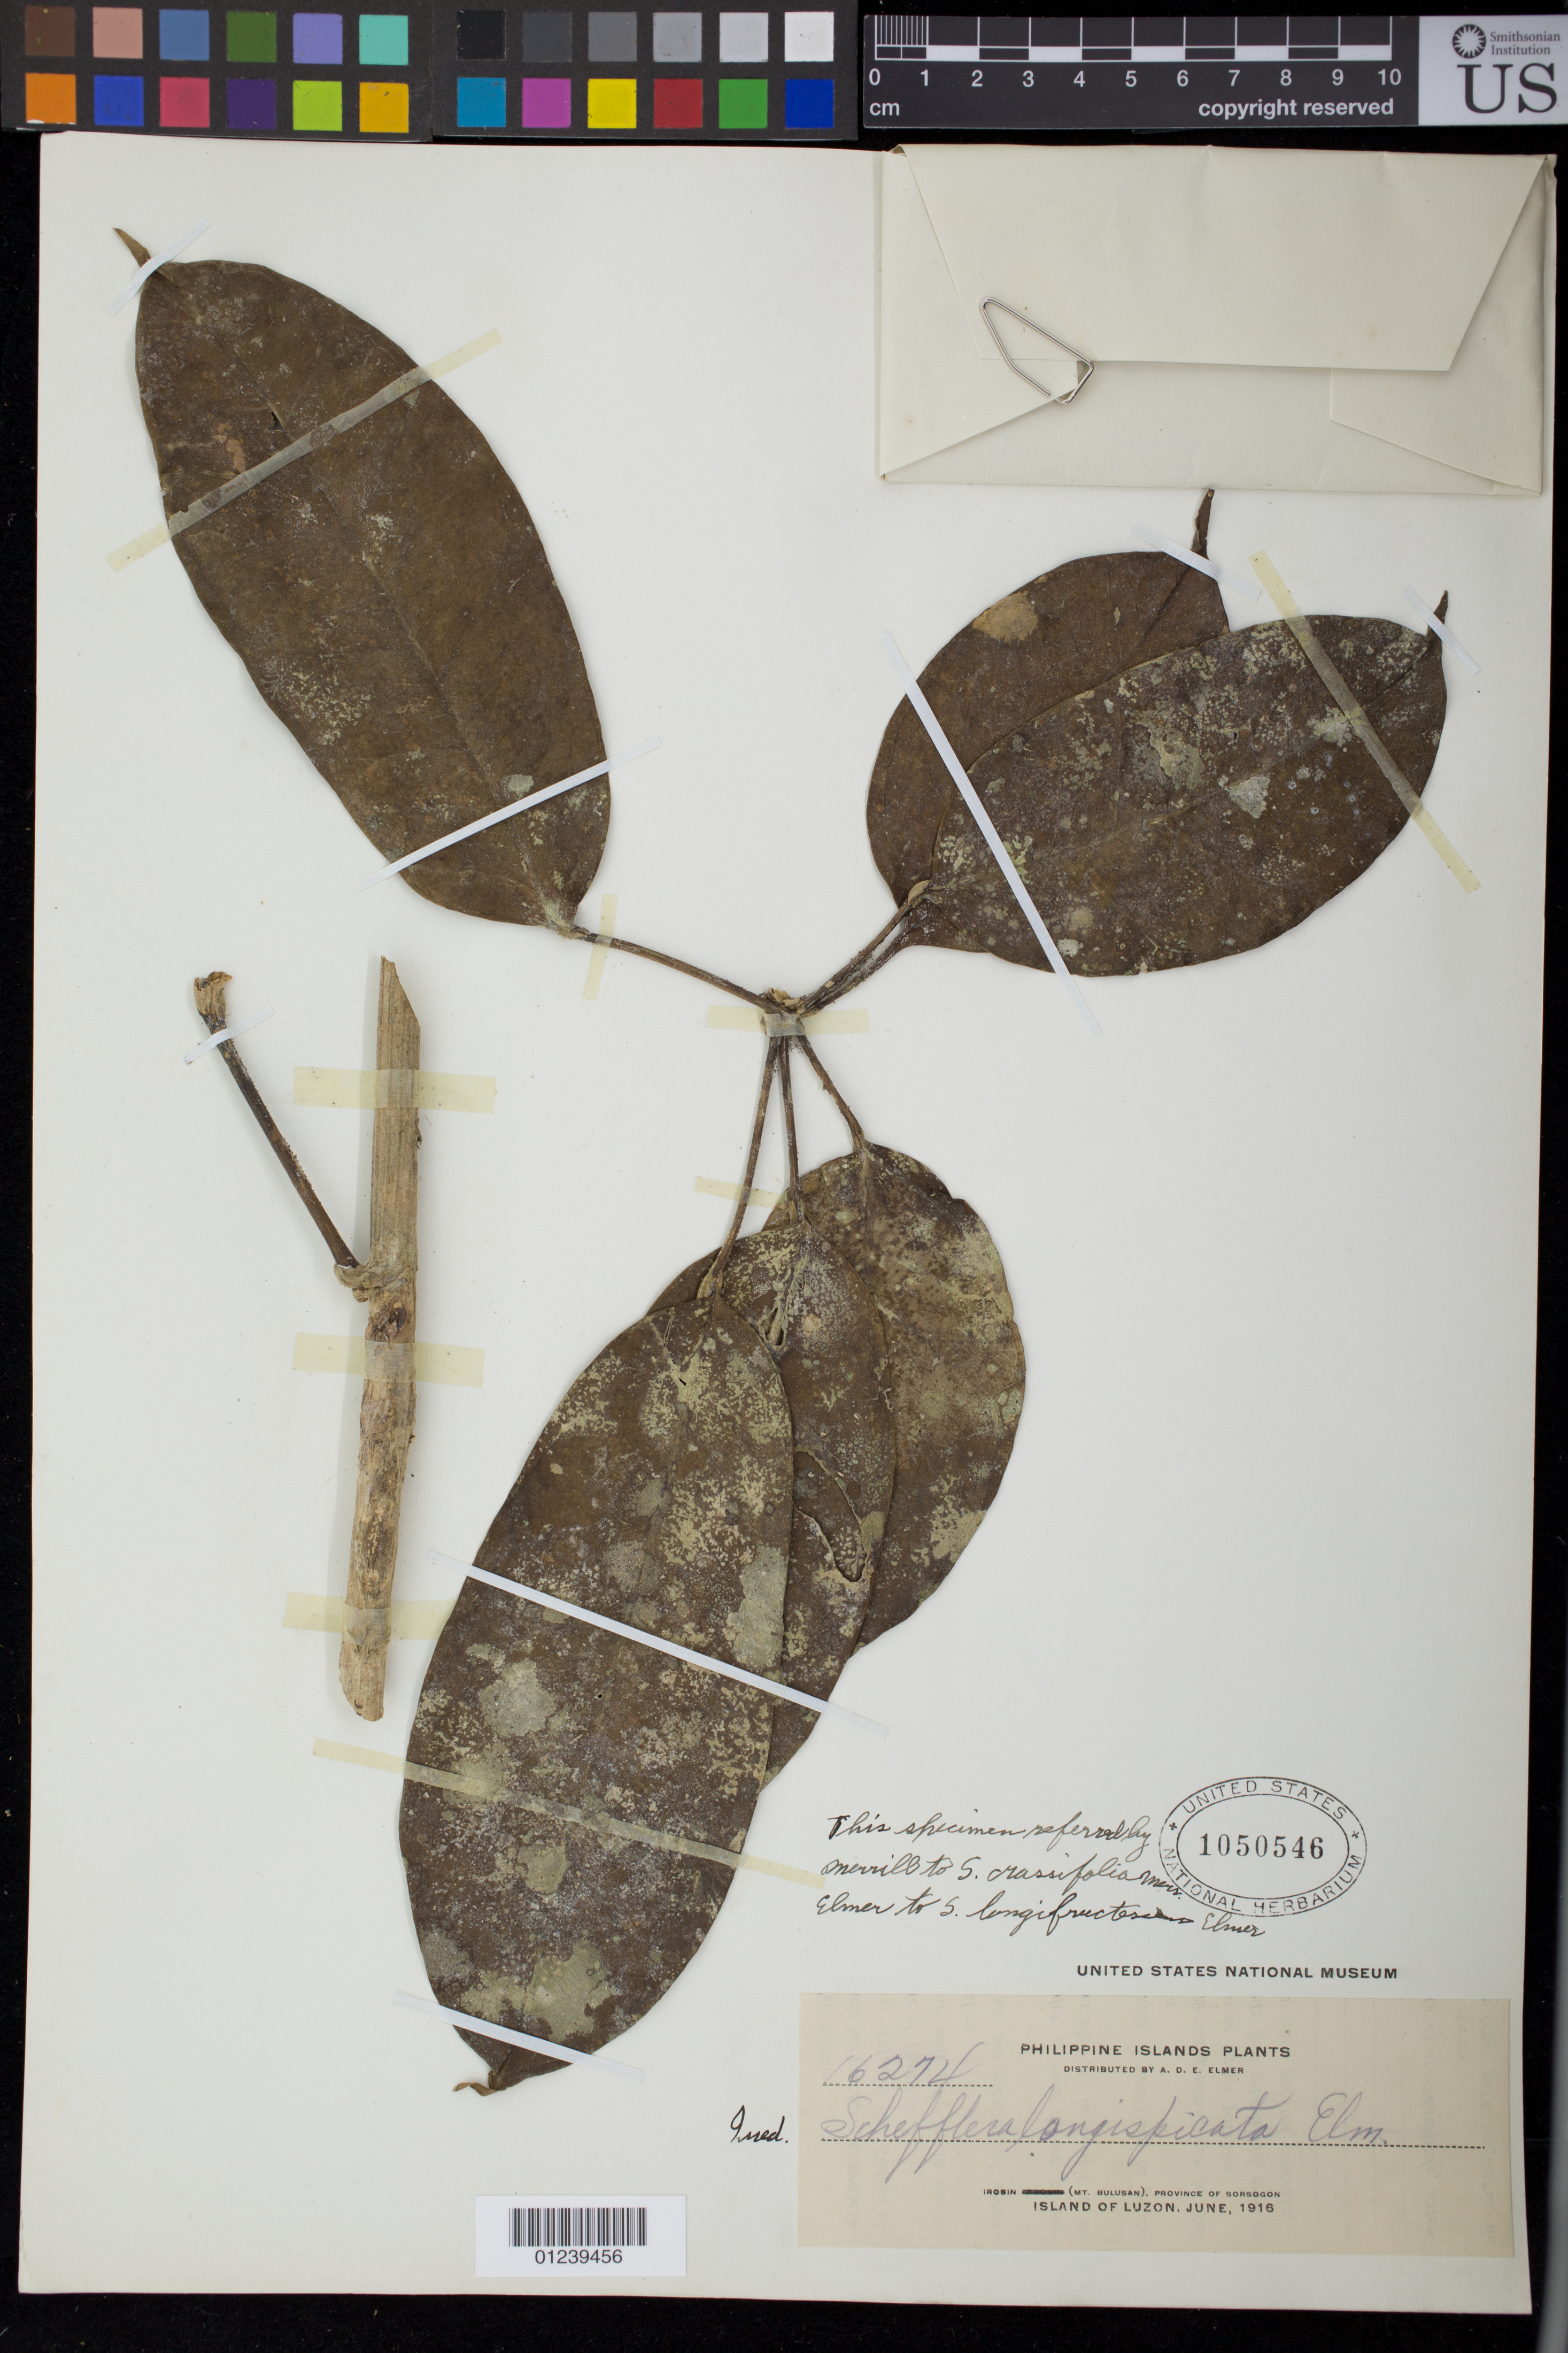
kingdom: Plantae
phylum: Tracheophyta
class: Magnoliopsida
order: Apiales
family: Araliaceae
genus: Schefflera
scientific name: Schefflera longispicata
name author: Elmer ex Merr.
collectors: A. D. E. Elmer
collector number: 16274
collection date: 1916-06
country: Philippines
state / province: Bicol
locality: Irosin (Mt. Bulusan), Province of Sorsogon, Island of Luzon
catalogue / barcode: US 1050546